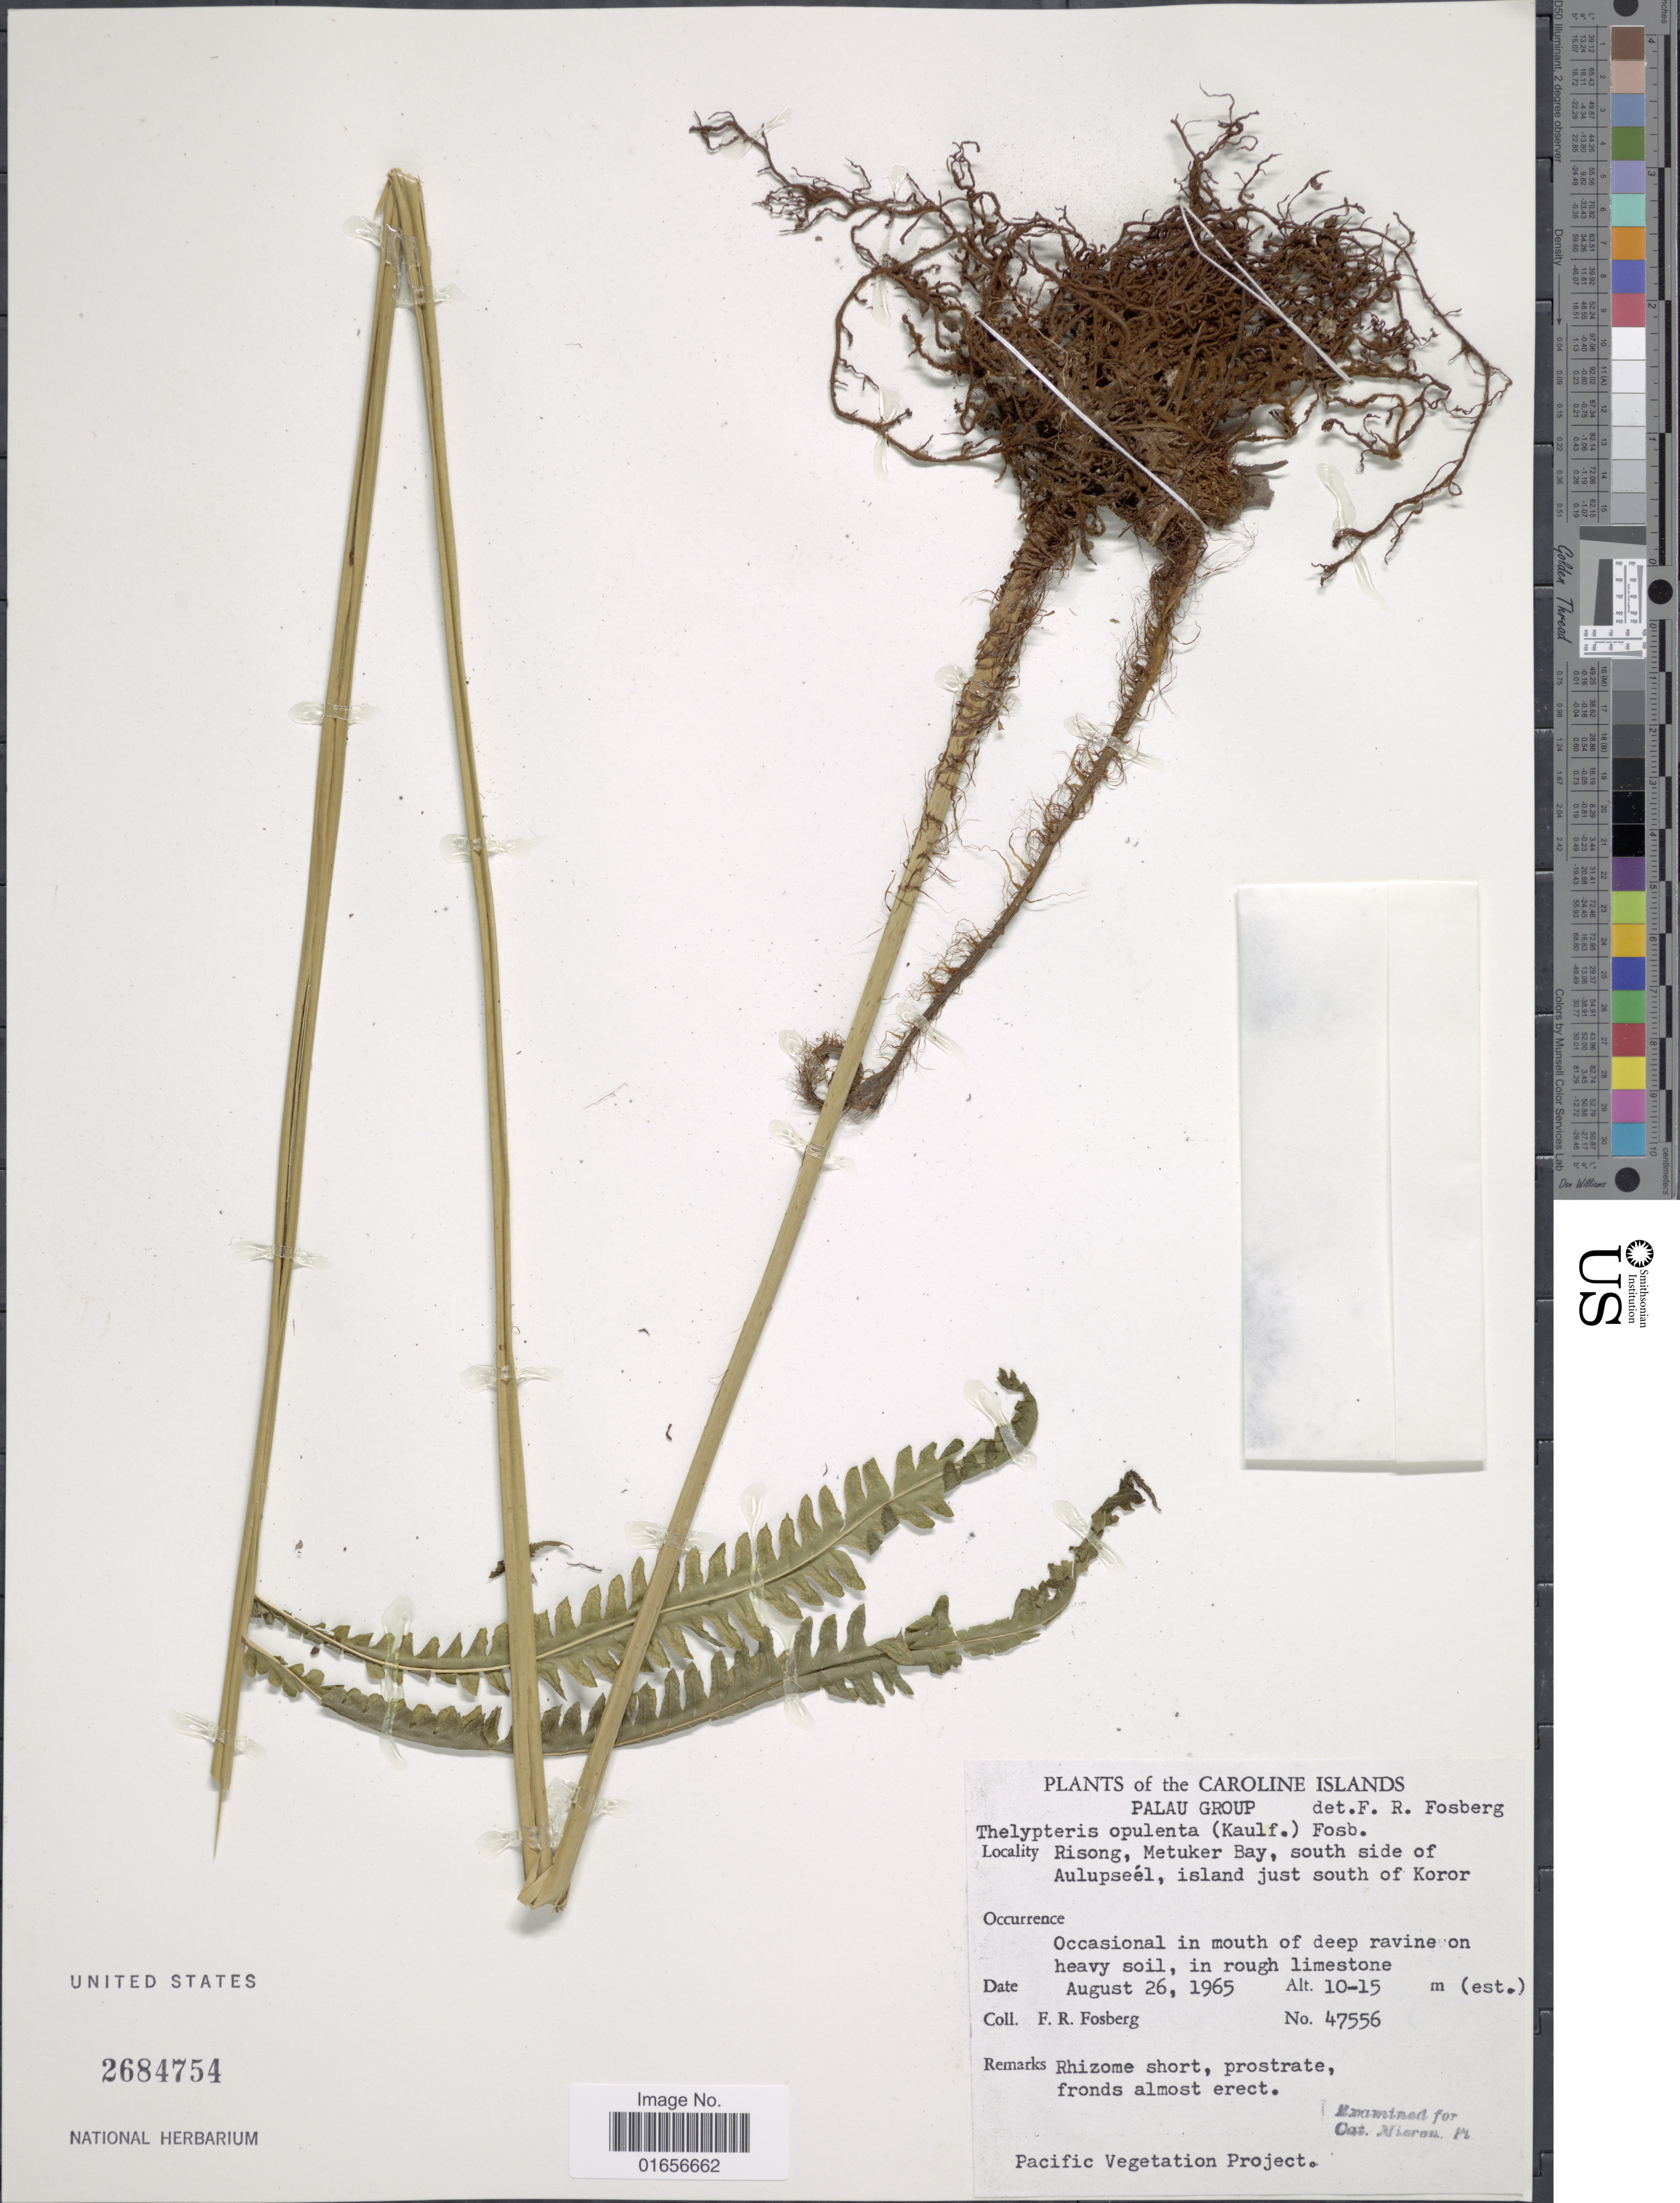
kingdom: Plantae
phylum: Tracheophyta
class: Polypodiopsida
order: Polypodiales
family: Thelypteridaceae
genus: Amphineuron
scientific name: Amphineuron opulentum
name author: (Kaulf.) Holttum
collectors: F. R. Fosberg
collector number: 47556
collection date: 1965-08-26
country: Palau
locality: Palau Group, Risong, Metuker Bay, south side of Aulupseel, island just south of Koror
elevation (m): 10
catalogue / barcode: US 2684754